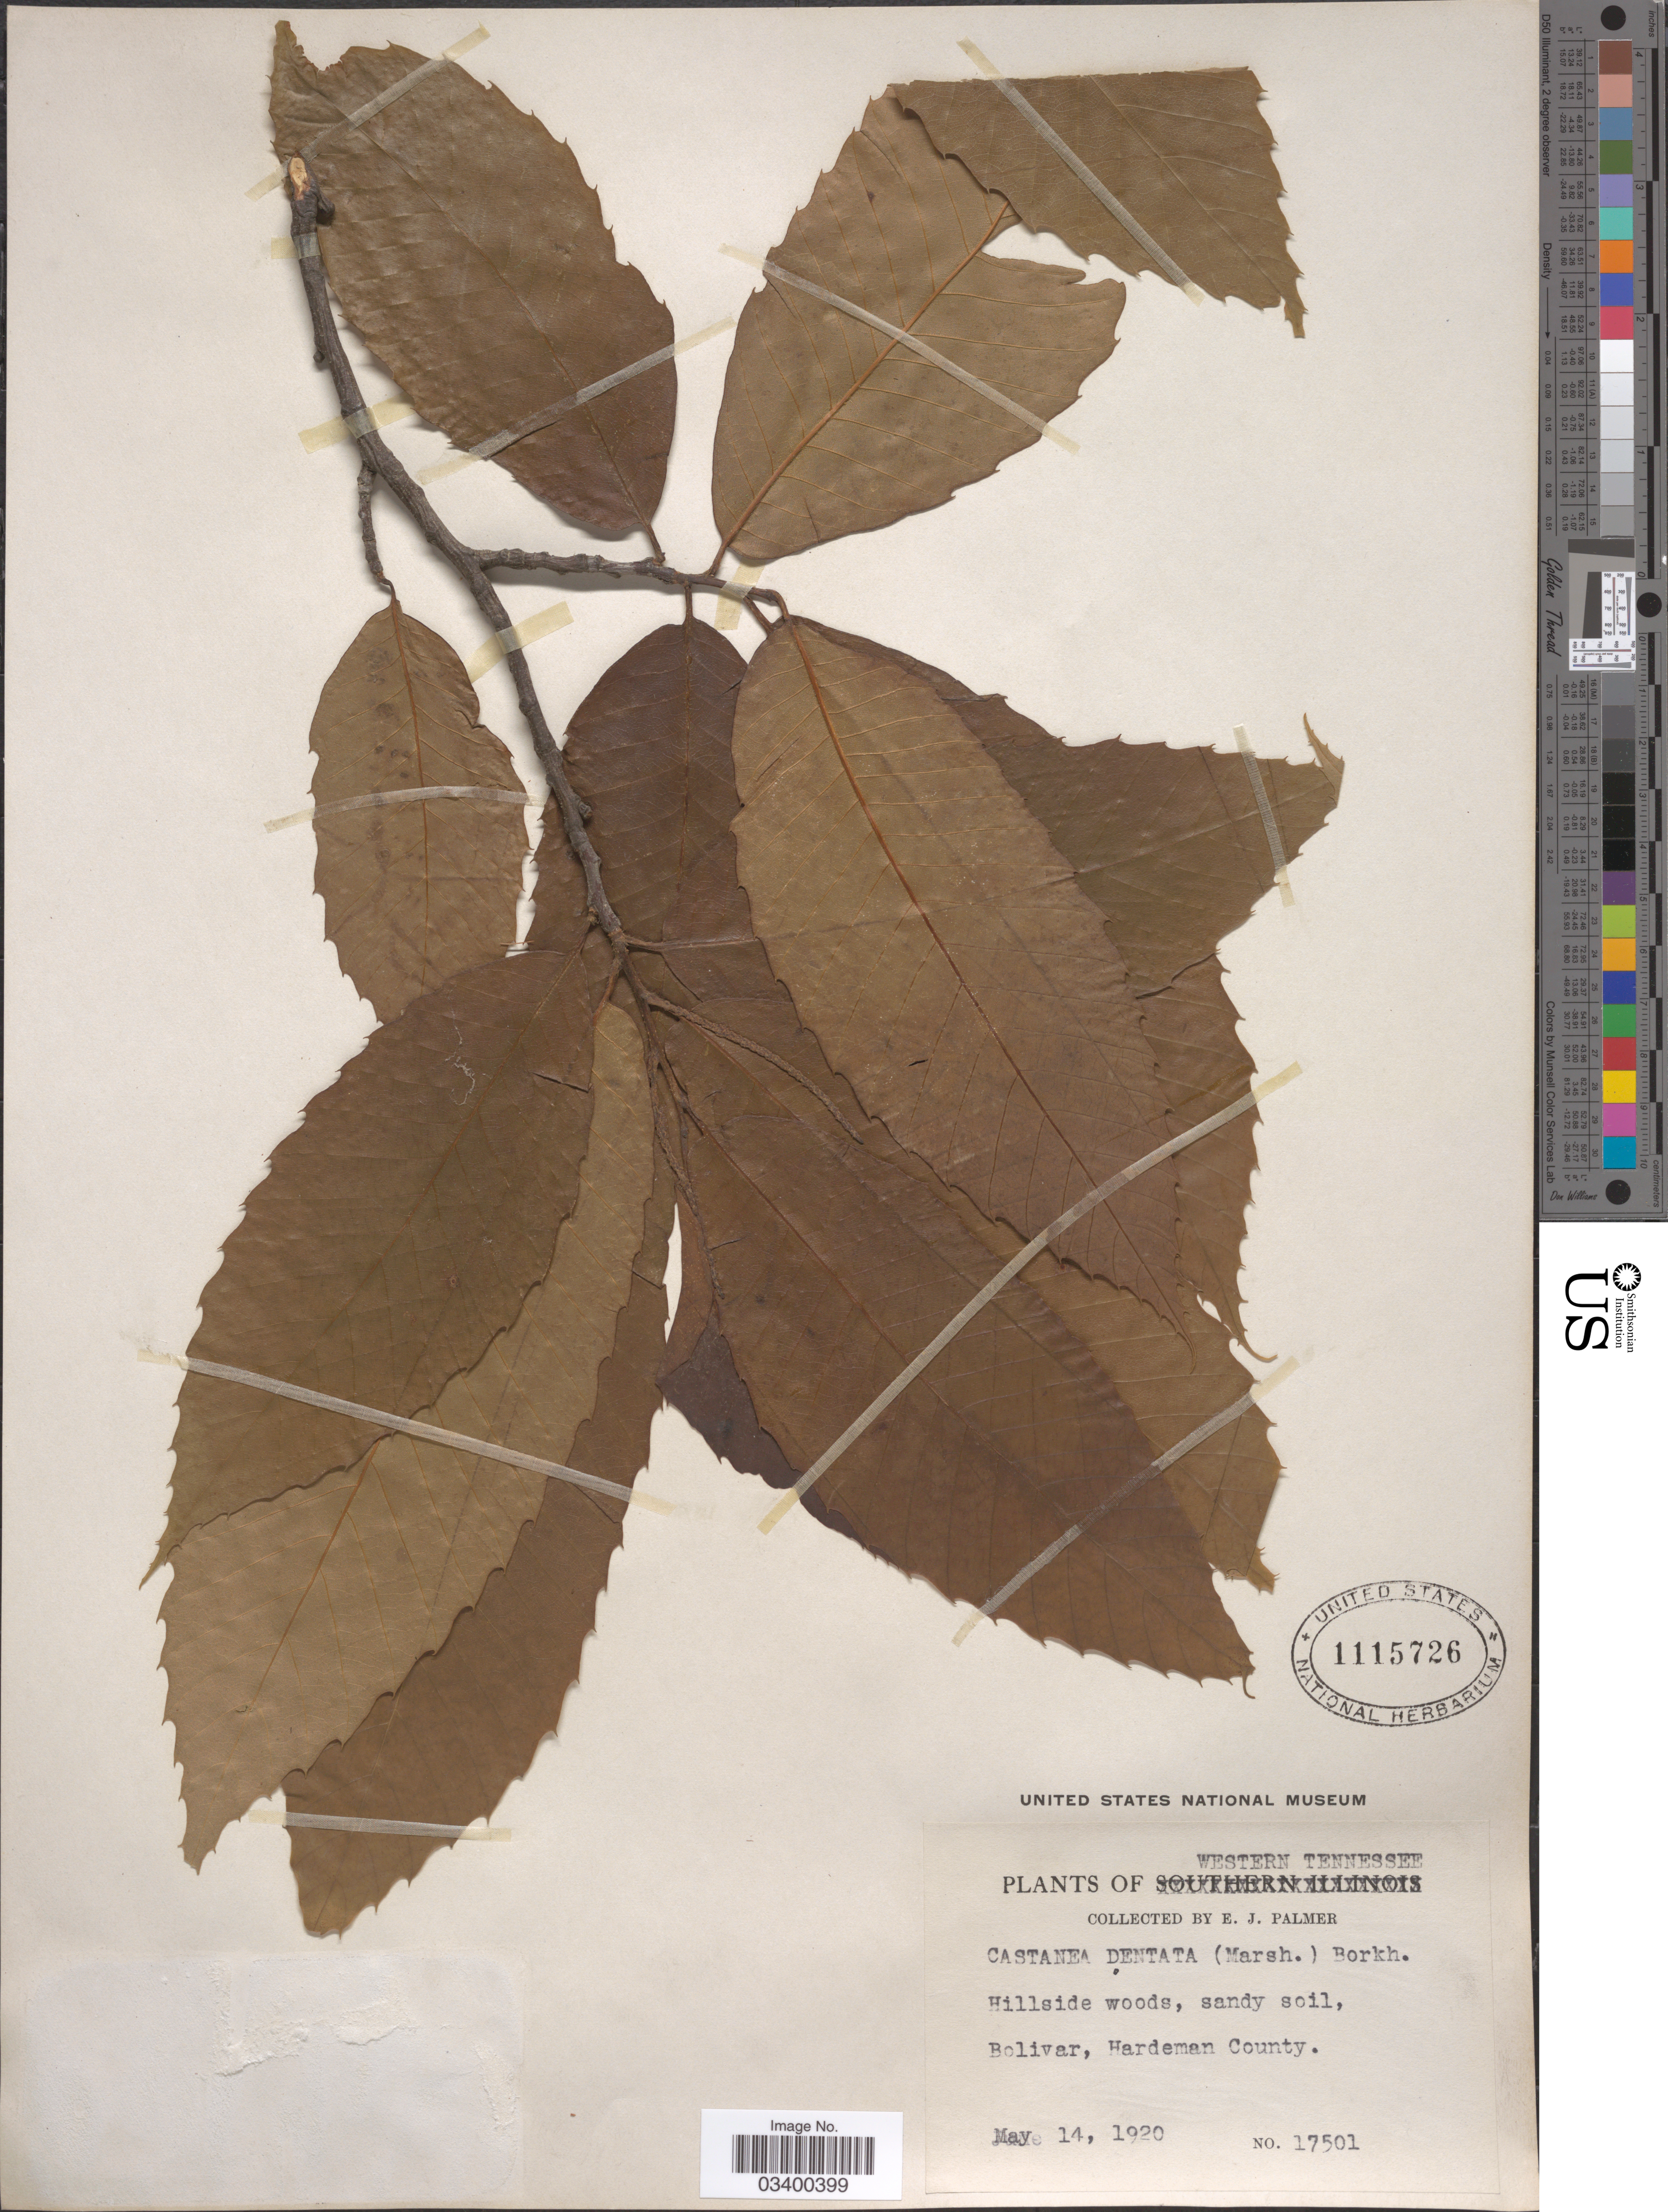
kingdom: Plantae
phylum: Tracheophyta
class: Magnoliopsida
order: Fagales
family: Fagaceae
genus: Castanea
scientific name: Castanea dentata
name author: (Marshall) Borkh.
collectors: E. J. Palmer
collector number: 17501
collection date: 1920-05-14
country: United States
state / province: Tennessee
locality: Western Tennessee. Bolivar, Hardeman County.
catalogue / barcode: US 1115726